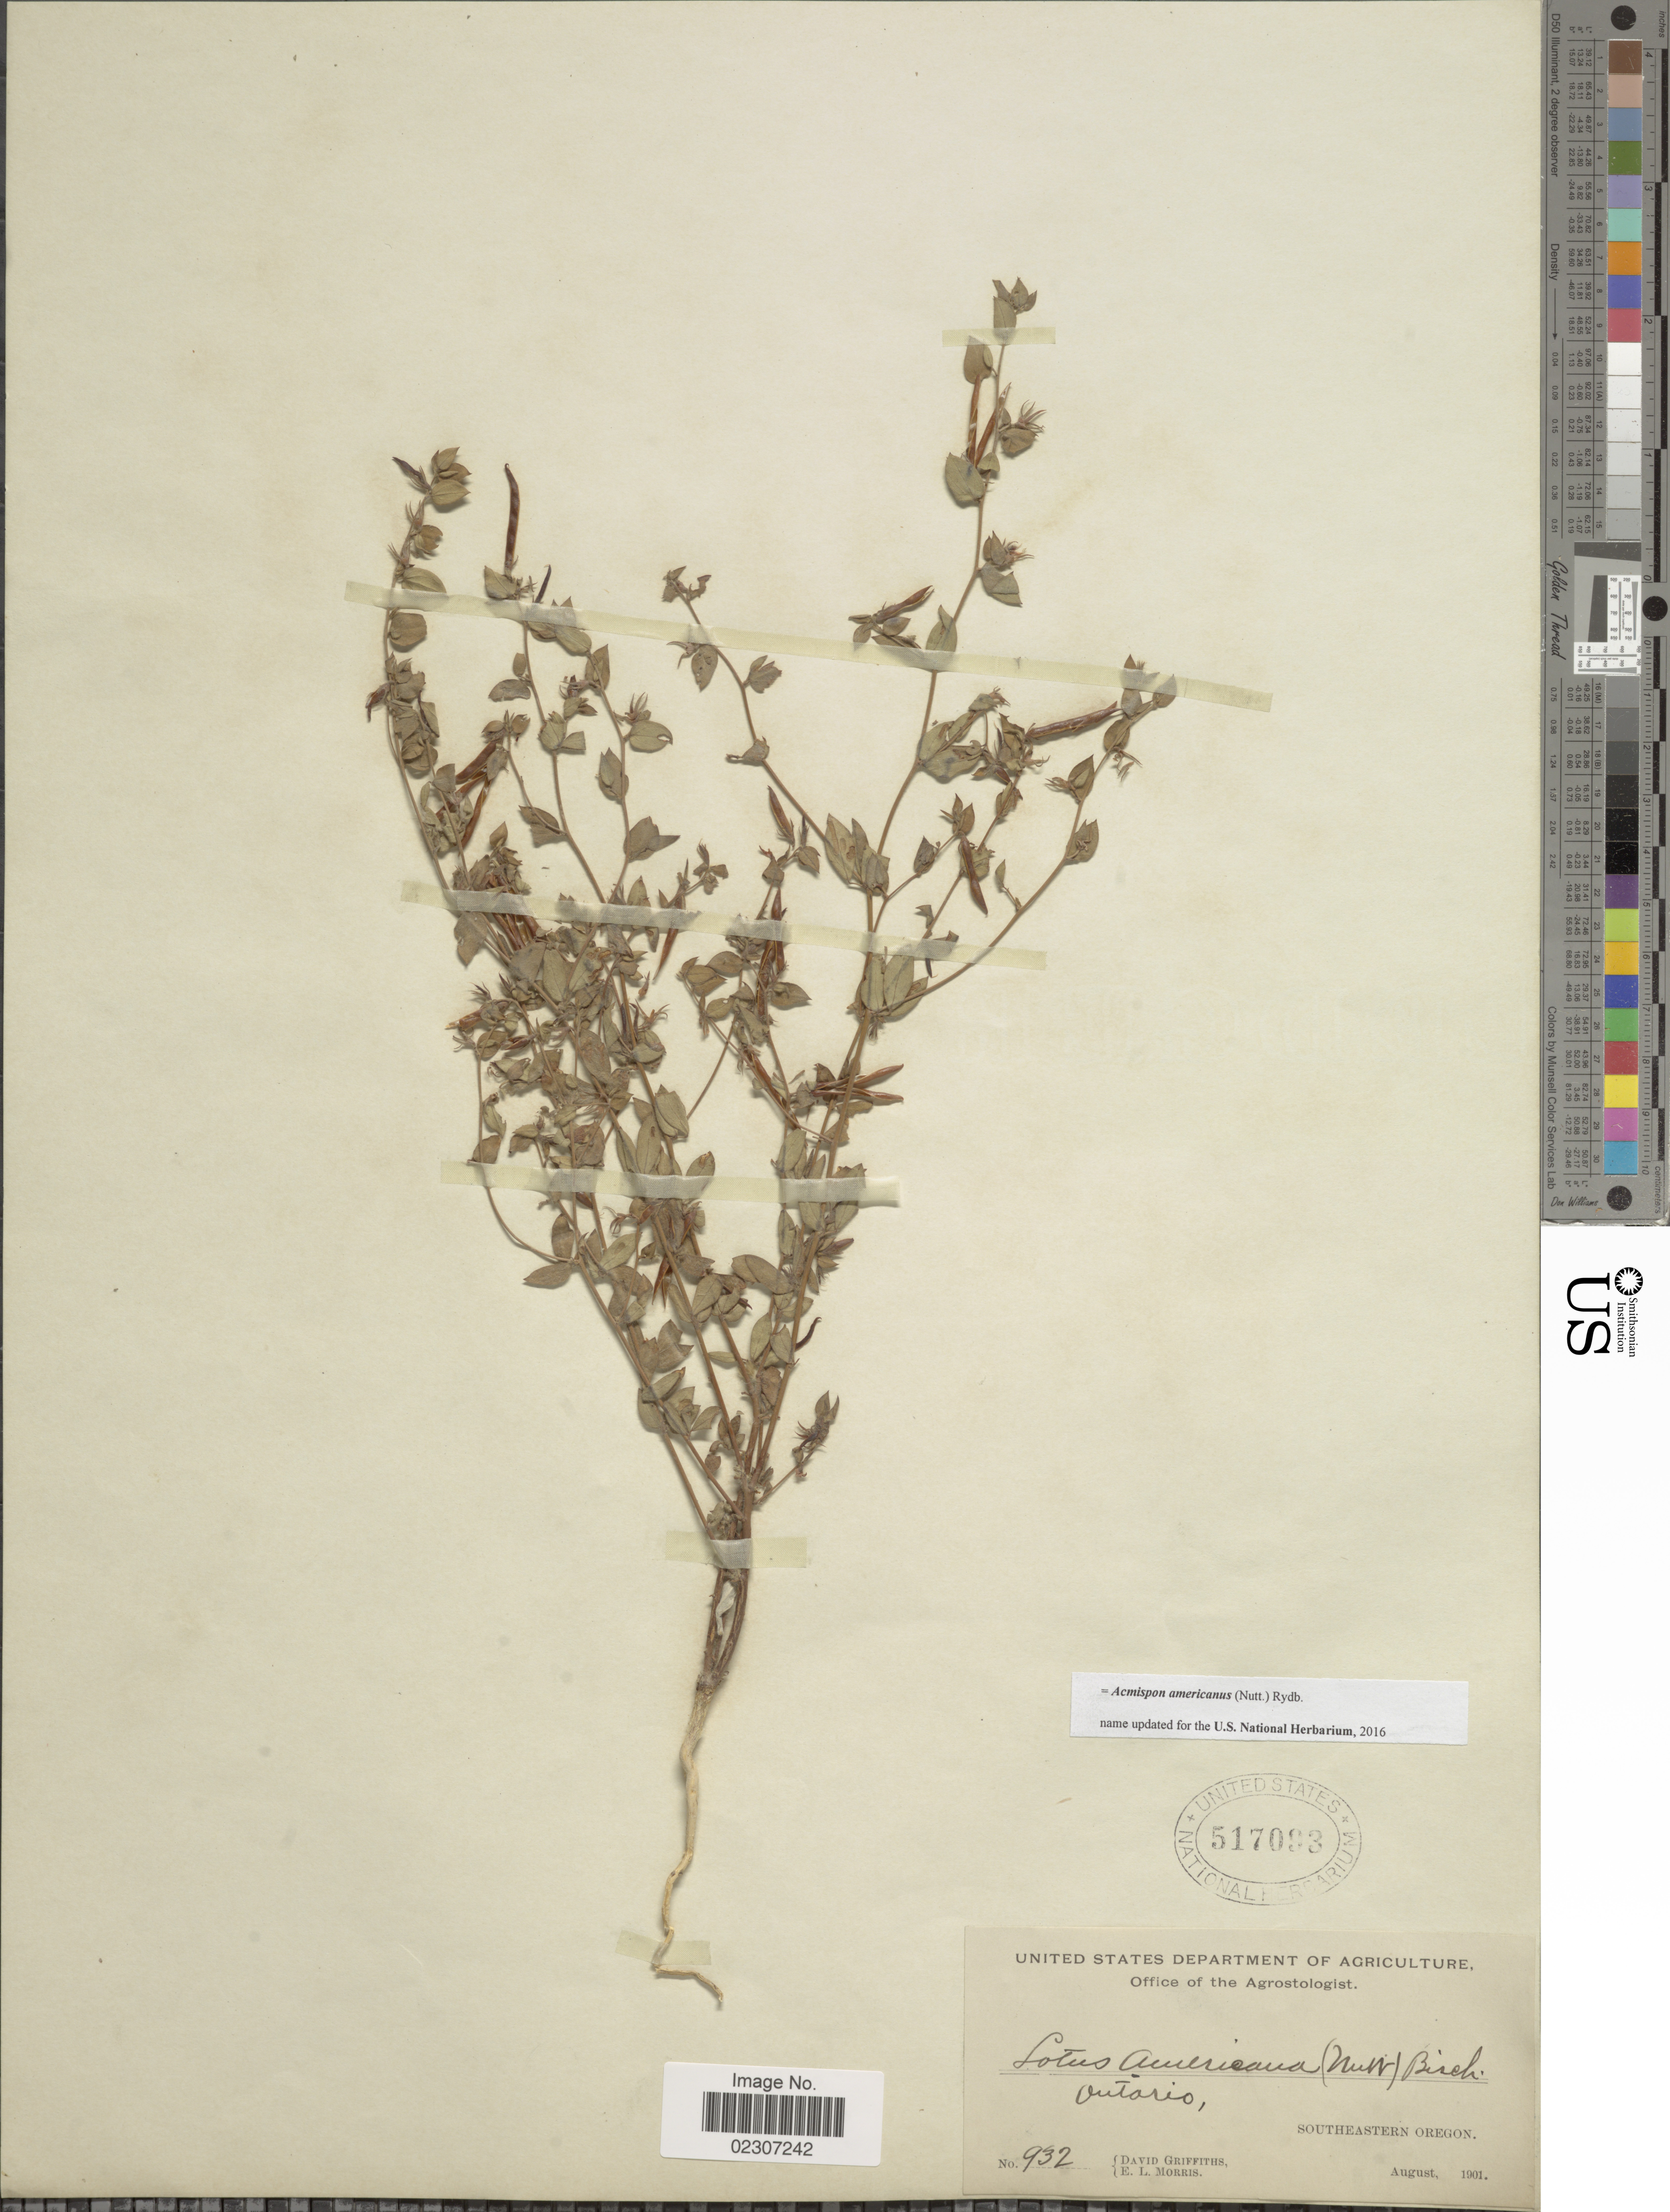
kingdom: Plantae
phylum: Tracheophyta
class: Magnoliopsida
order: Fabales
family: Fabaceae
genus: Acmispon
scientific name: Acmispon americanus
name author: (Nutt.) Rydb.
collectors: D. Griffiths & E. Morris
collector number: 932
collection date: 1901-08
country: United States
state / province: Oregon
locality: Southeastern Oregon,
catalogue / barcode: US 517093